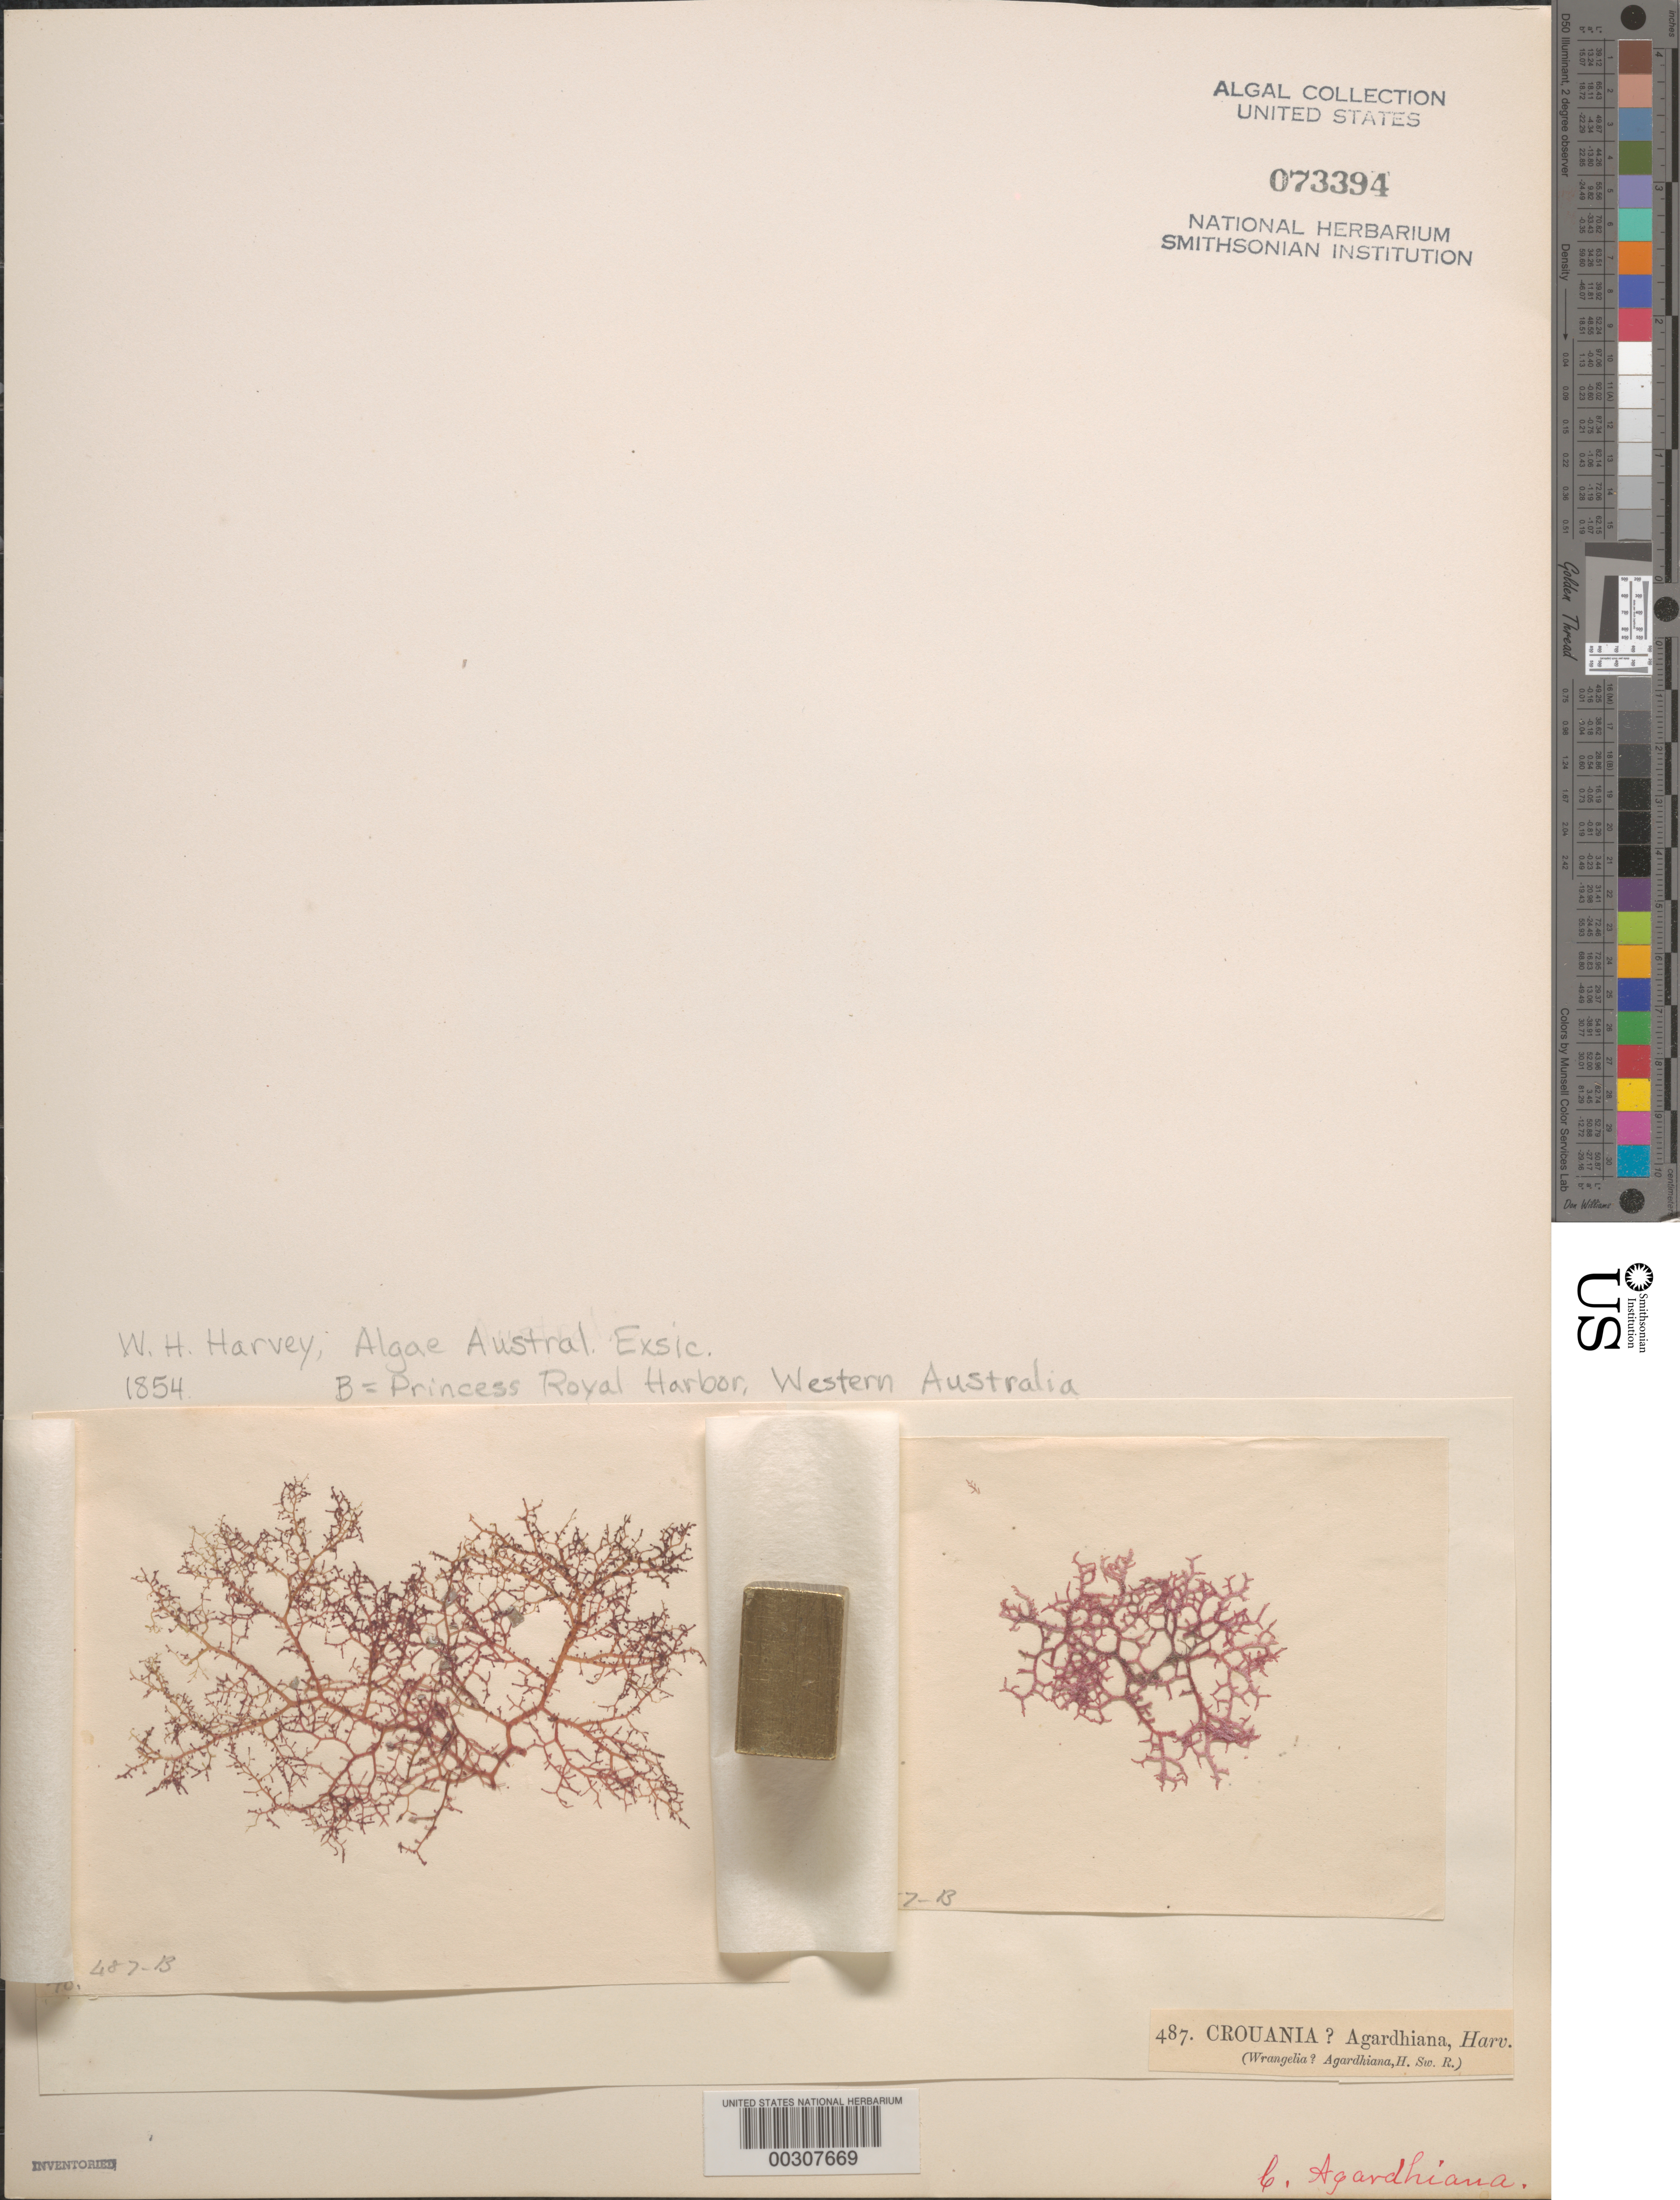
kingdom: Plantae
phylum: Rhodophyta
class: Florideophyceae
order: Ceramiales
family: Callithamniaceae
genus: Crouania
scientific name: Crouania agardhiana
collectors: W. Harvey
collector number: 487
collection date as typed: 1854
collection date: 1854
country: Australia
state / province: Western Australia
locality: Princess Royal Harbor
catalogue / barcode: US 73394